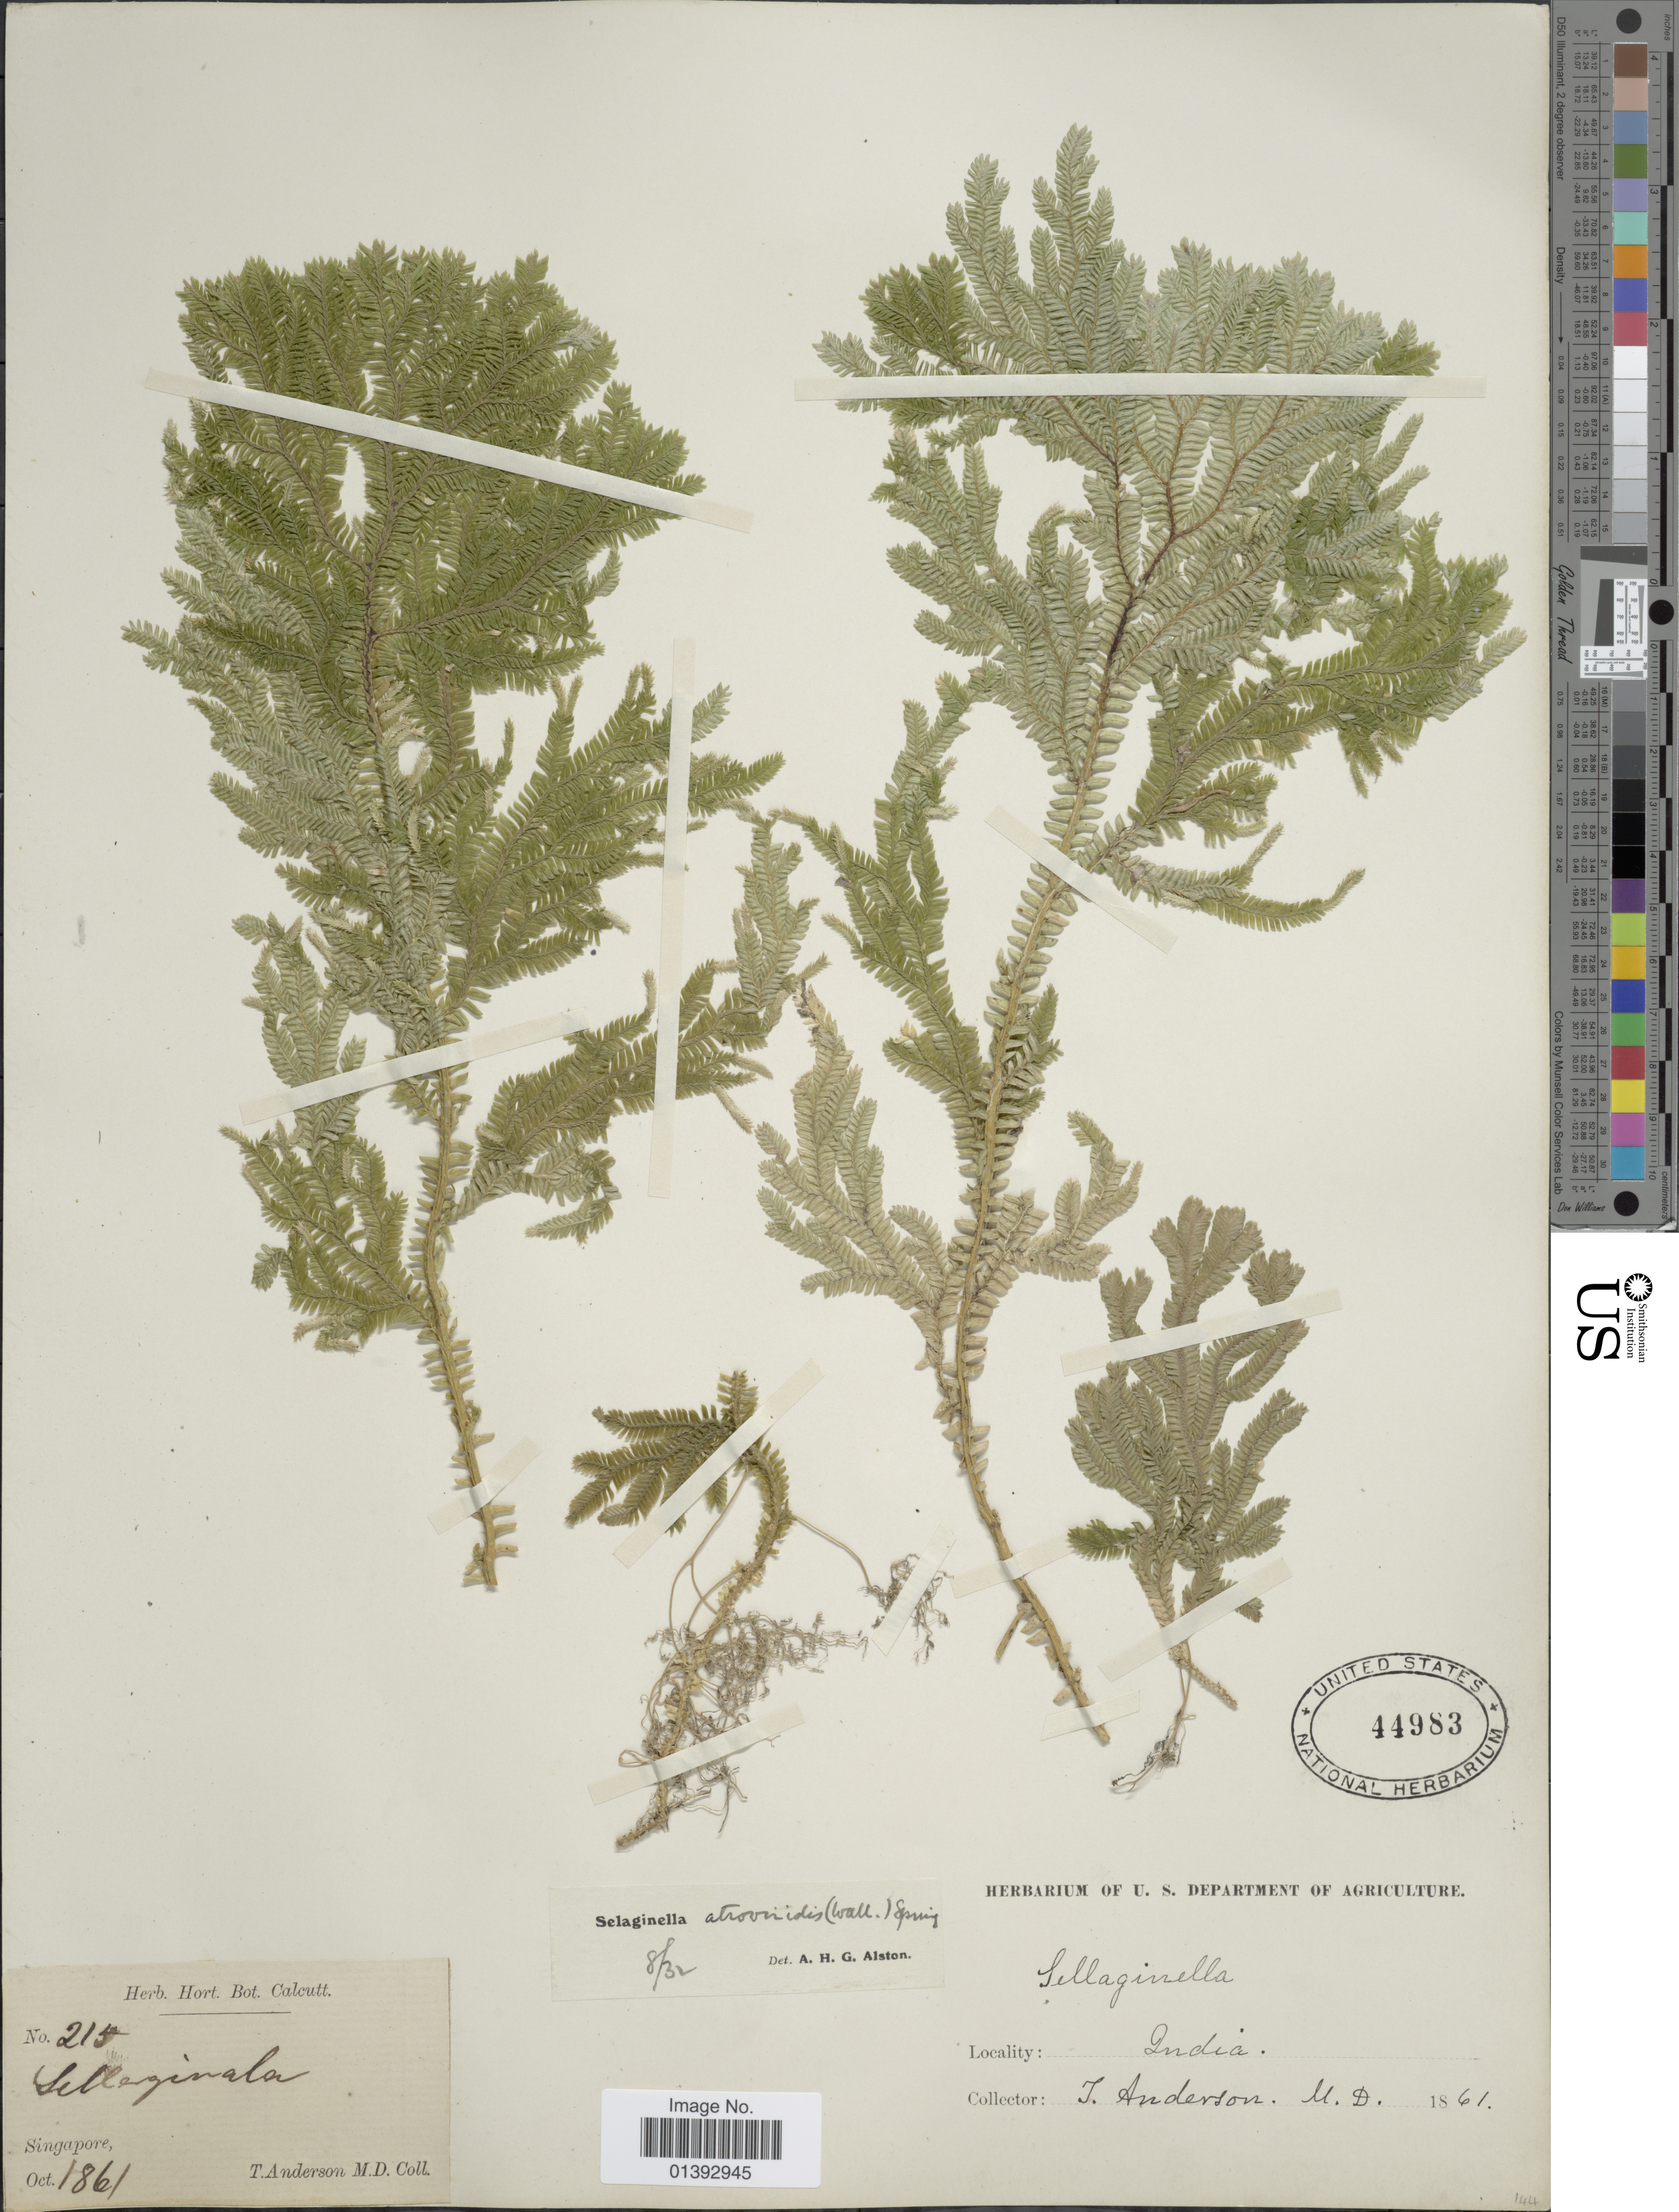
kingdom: Plantae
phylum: Tracheophyta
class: Lycopodiopsida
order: Selaginellales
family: Selaginellaceae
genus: Selaginella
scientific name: Selaginella intermedia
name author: (Blume) Spring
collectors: T. Anderson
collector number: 215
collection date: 1861-10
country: Singapore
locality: India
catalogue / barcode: US 44983